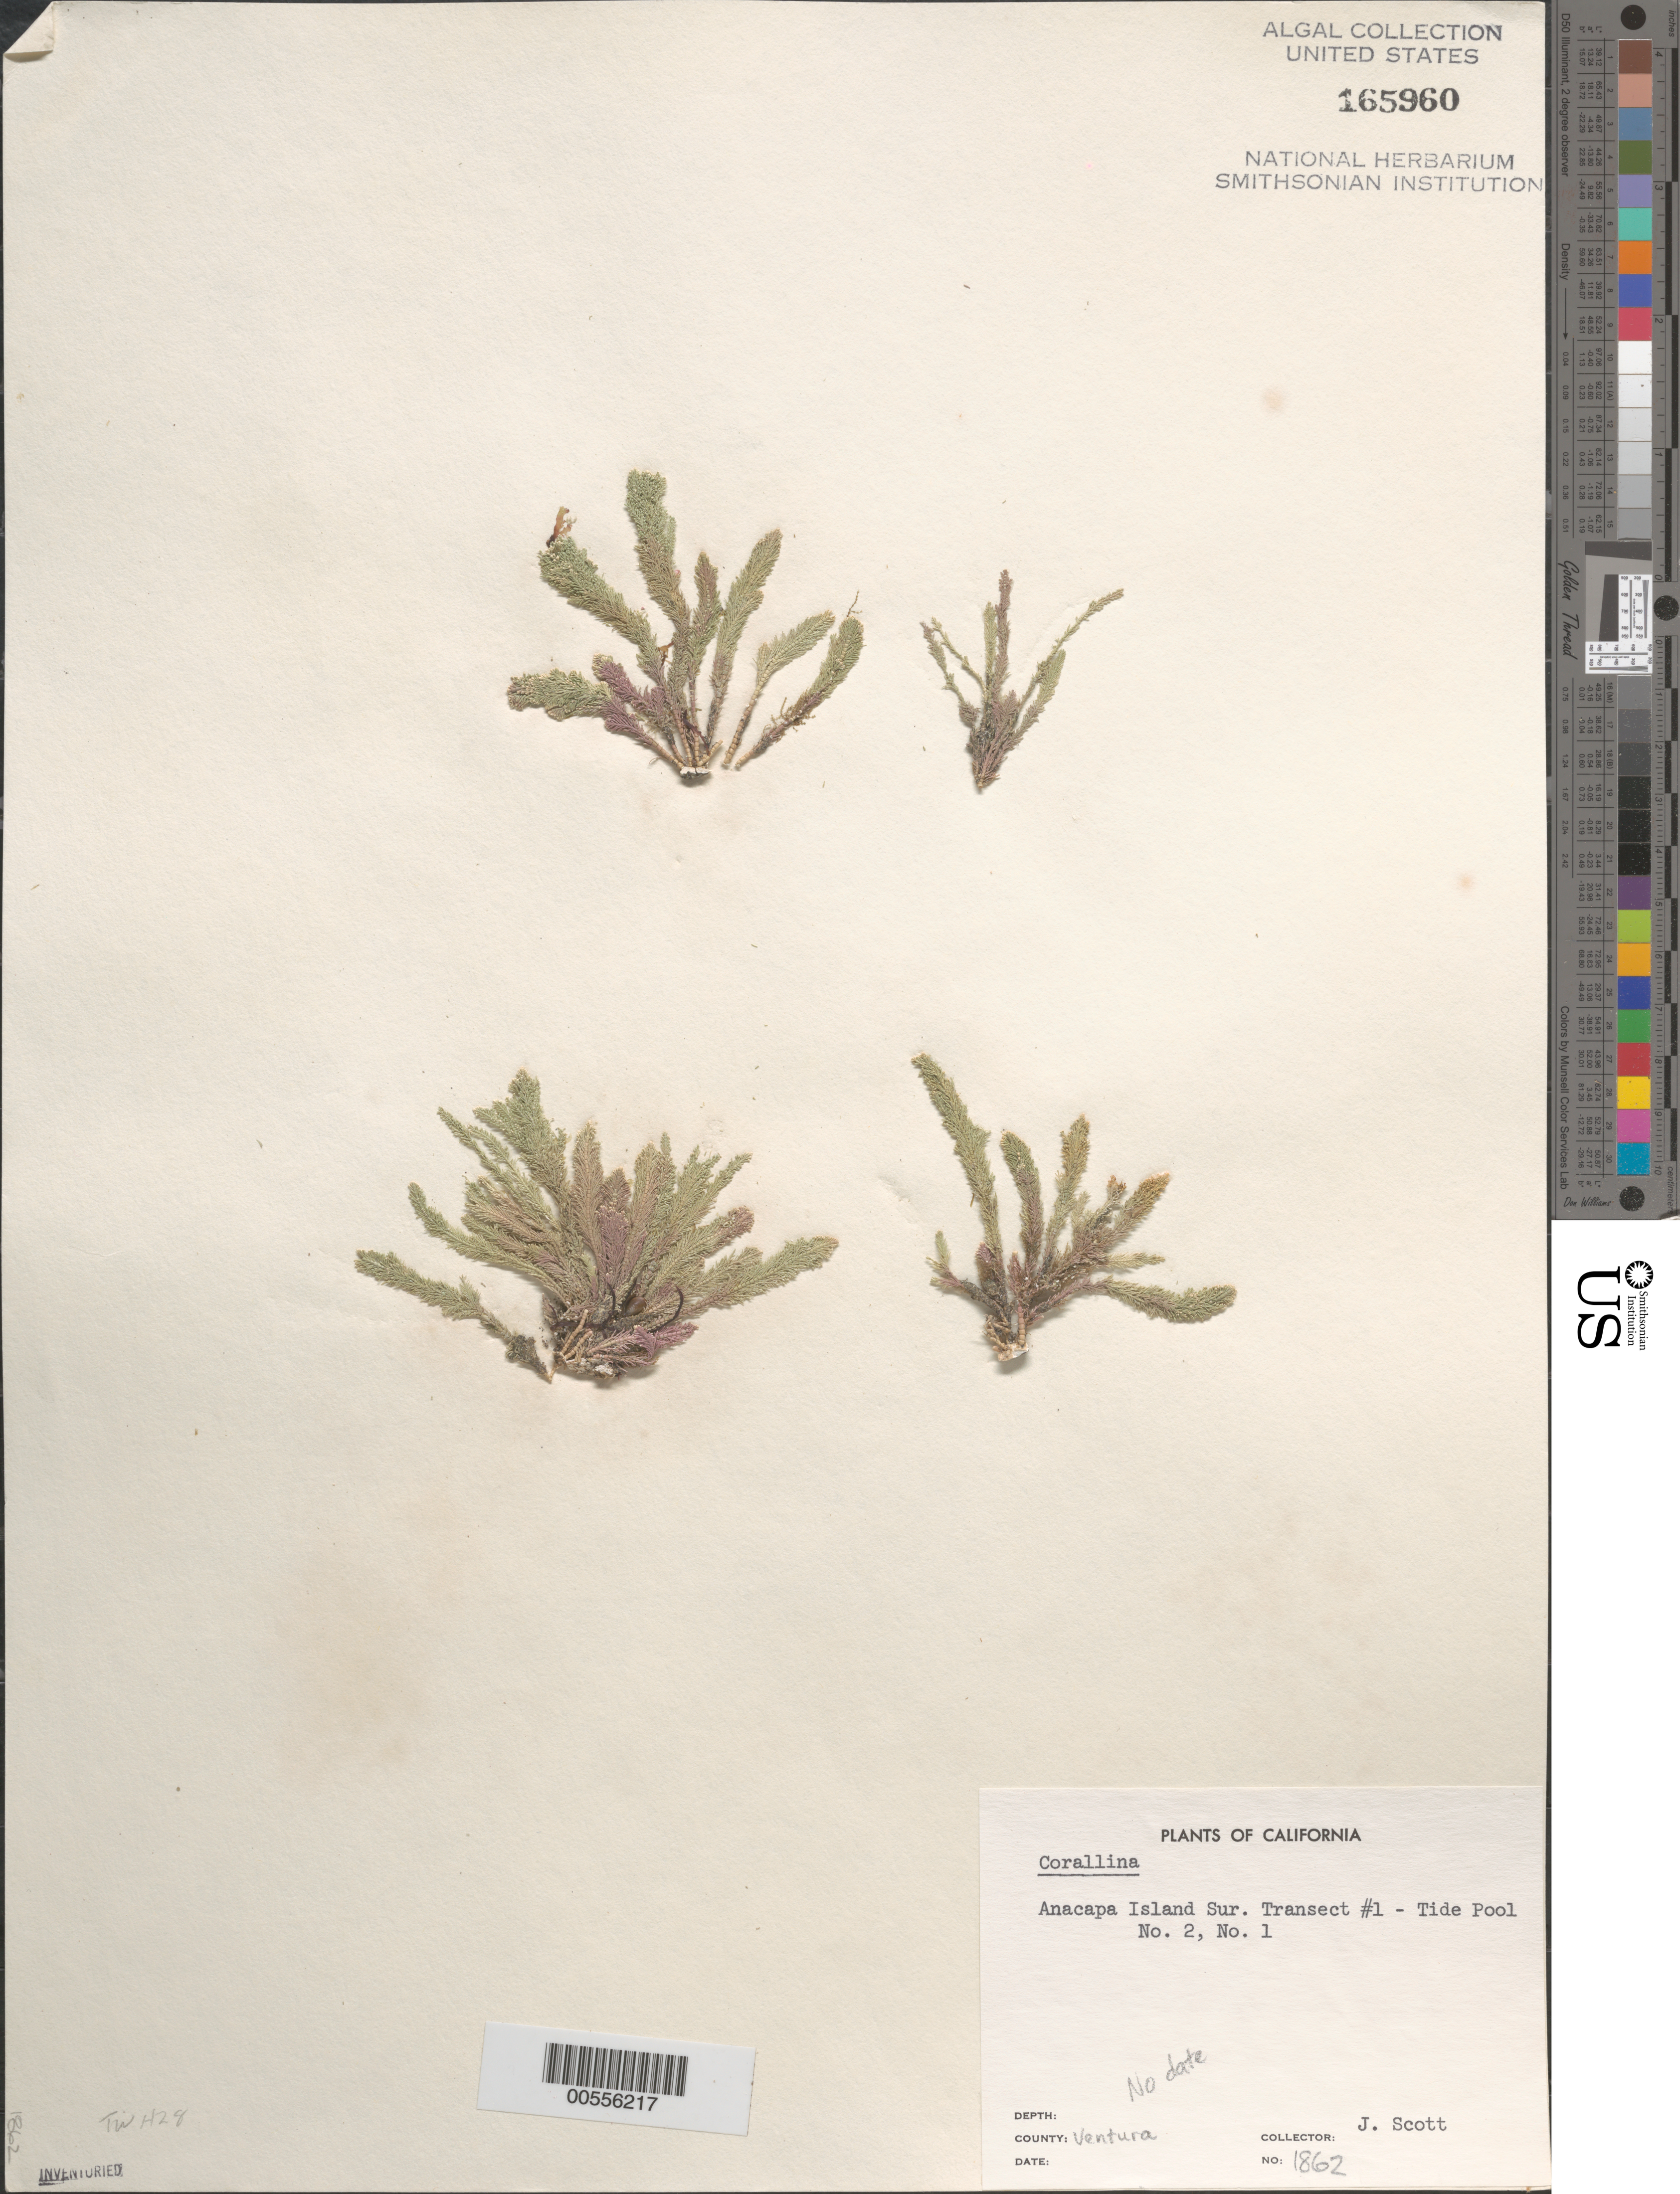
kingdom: Plantae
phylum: Rhodophyta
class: Florideophyceae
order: Corallinales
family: Corallinaceae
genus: Corallina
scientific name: Corallina sp.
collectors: J. Scott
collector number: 1862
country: United States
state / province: California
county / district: Ventura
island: Anacapa Island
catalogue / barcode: US 165960